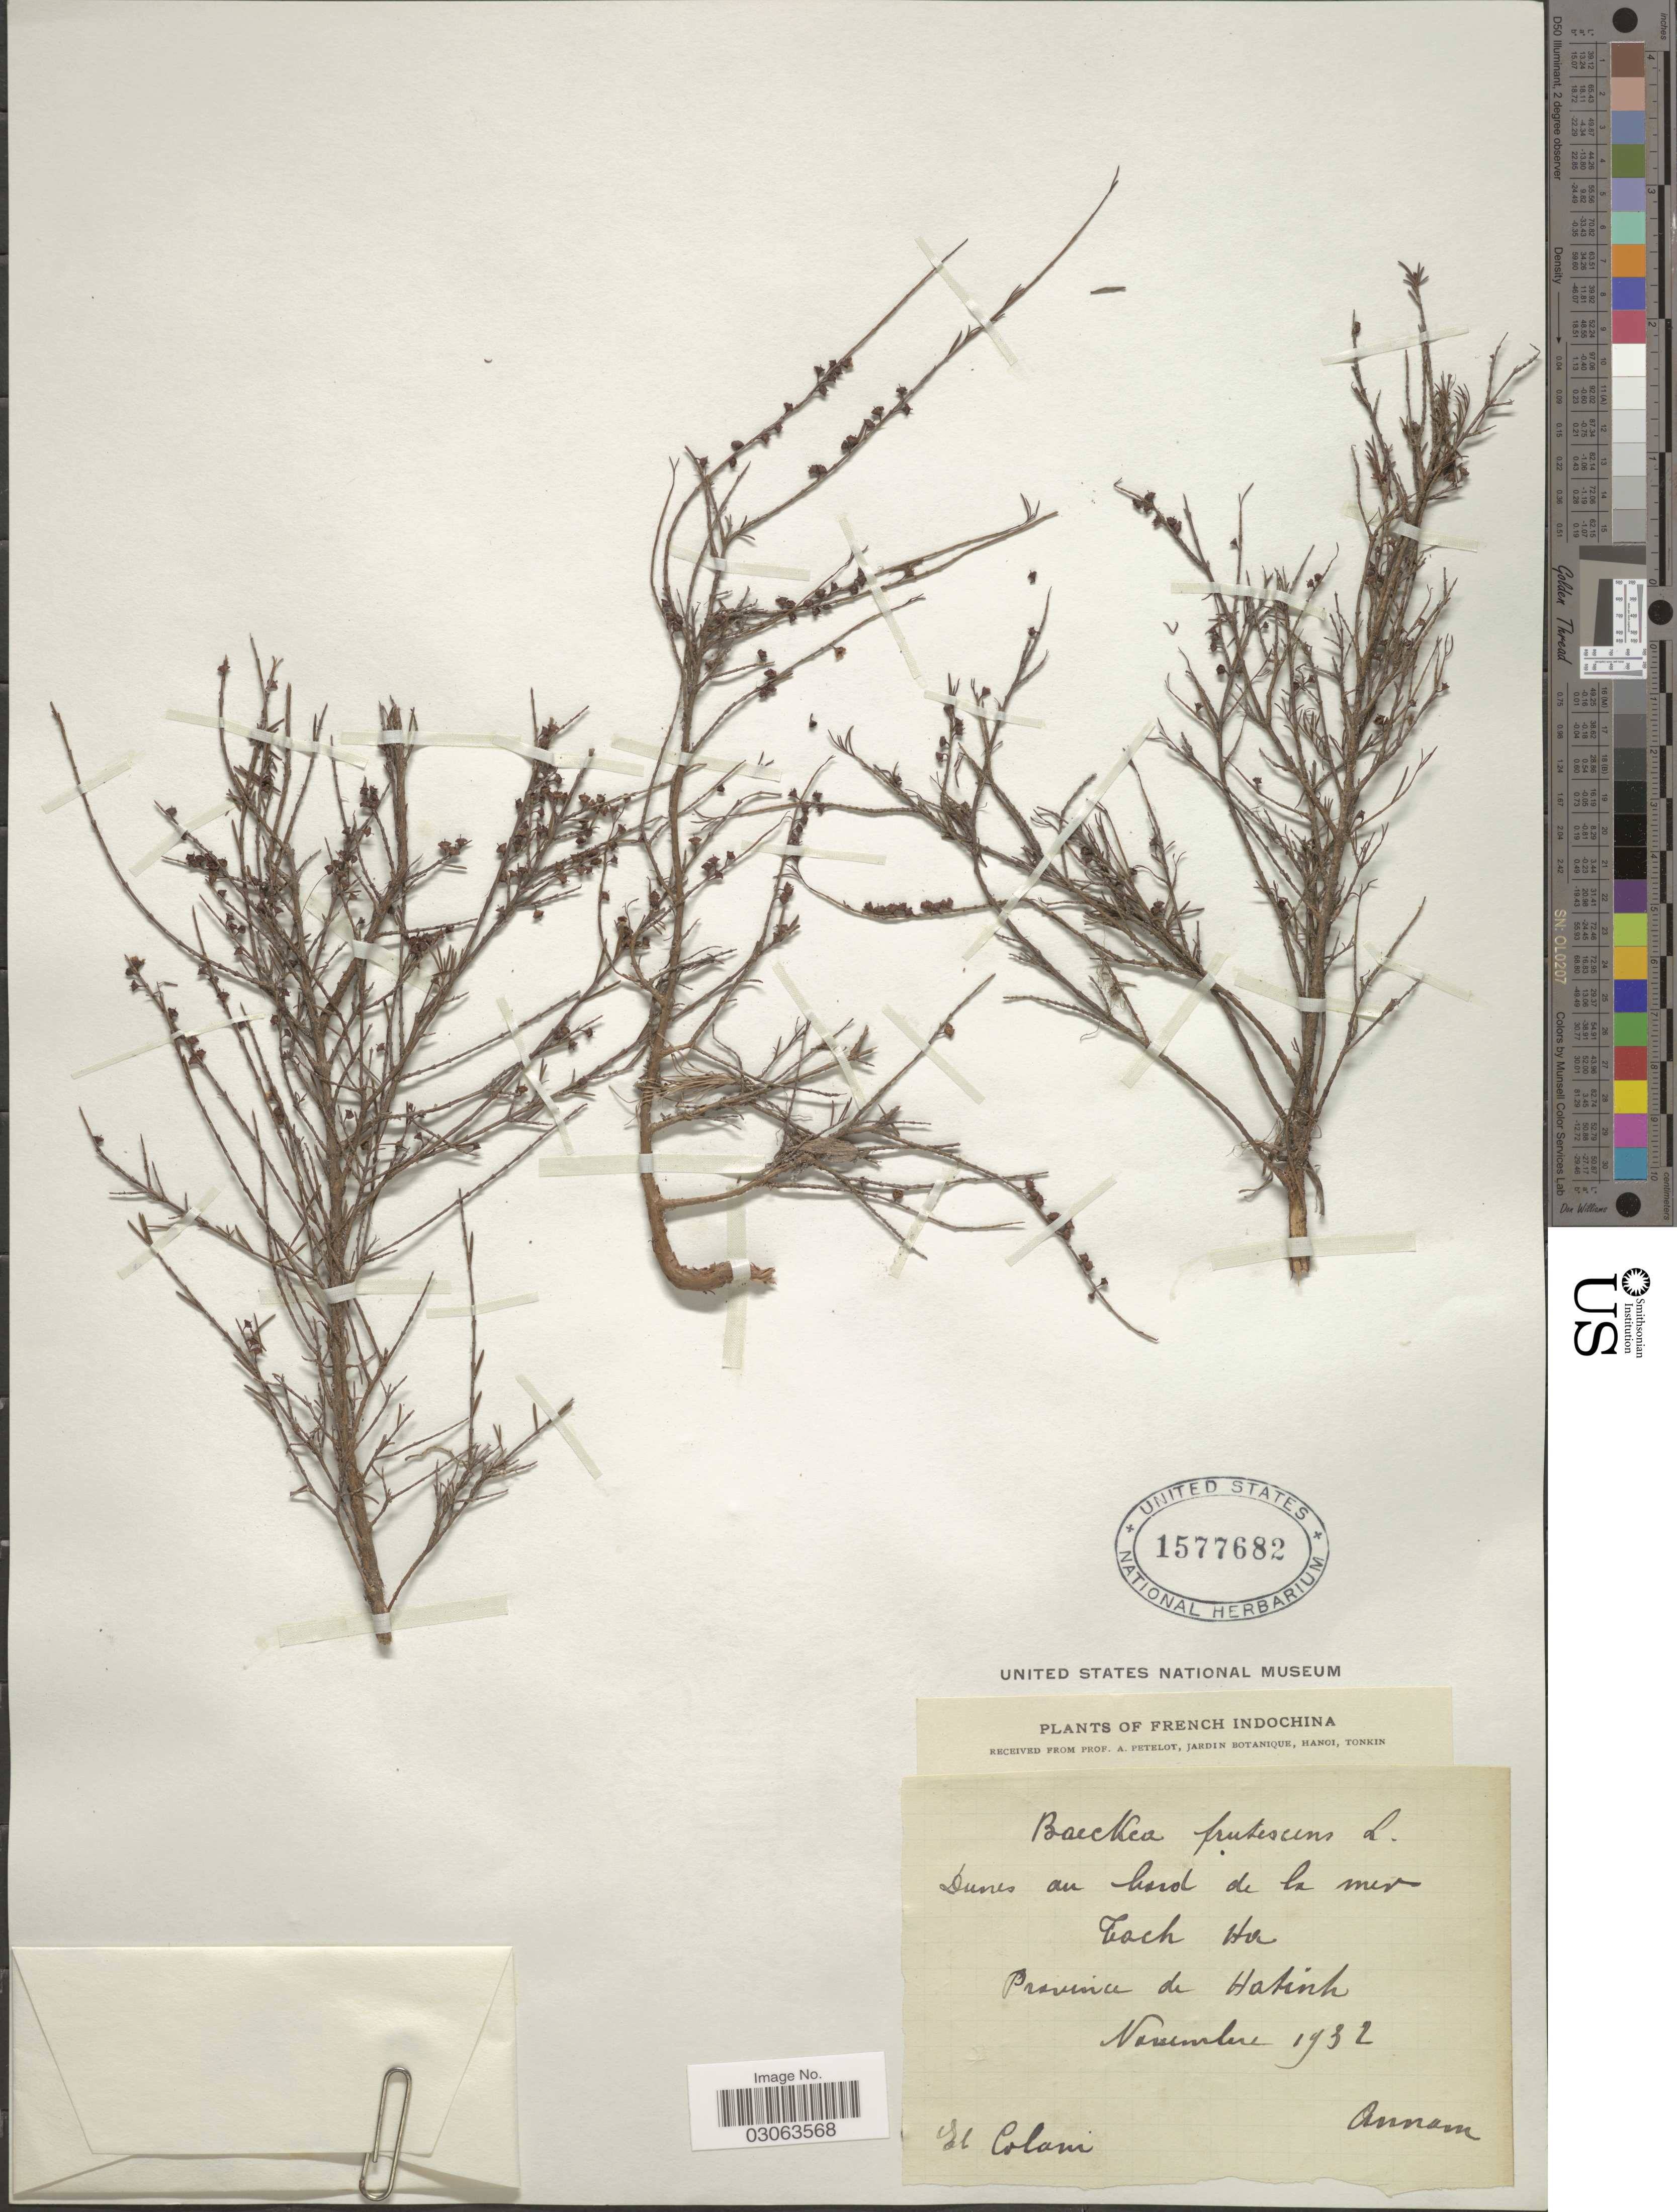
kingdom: Plantae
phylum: Tracheophyta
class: Magnoliopsida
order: Myrtales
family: Myrtaceae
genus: Baeckea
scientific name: Baeckea frutescens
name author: L.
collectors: St. Colani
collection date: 1932-11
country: Vietnam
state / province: Ha Tinh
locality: French Indochina. Dunes au bord de la mer. Loch Ha. Province de Hatinh. Annam.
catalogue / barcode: US 1577682